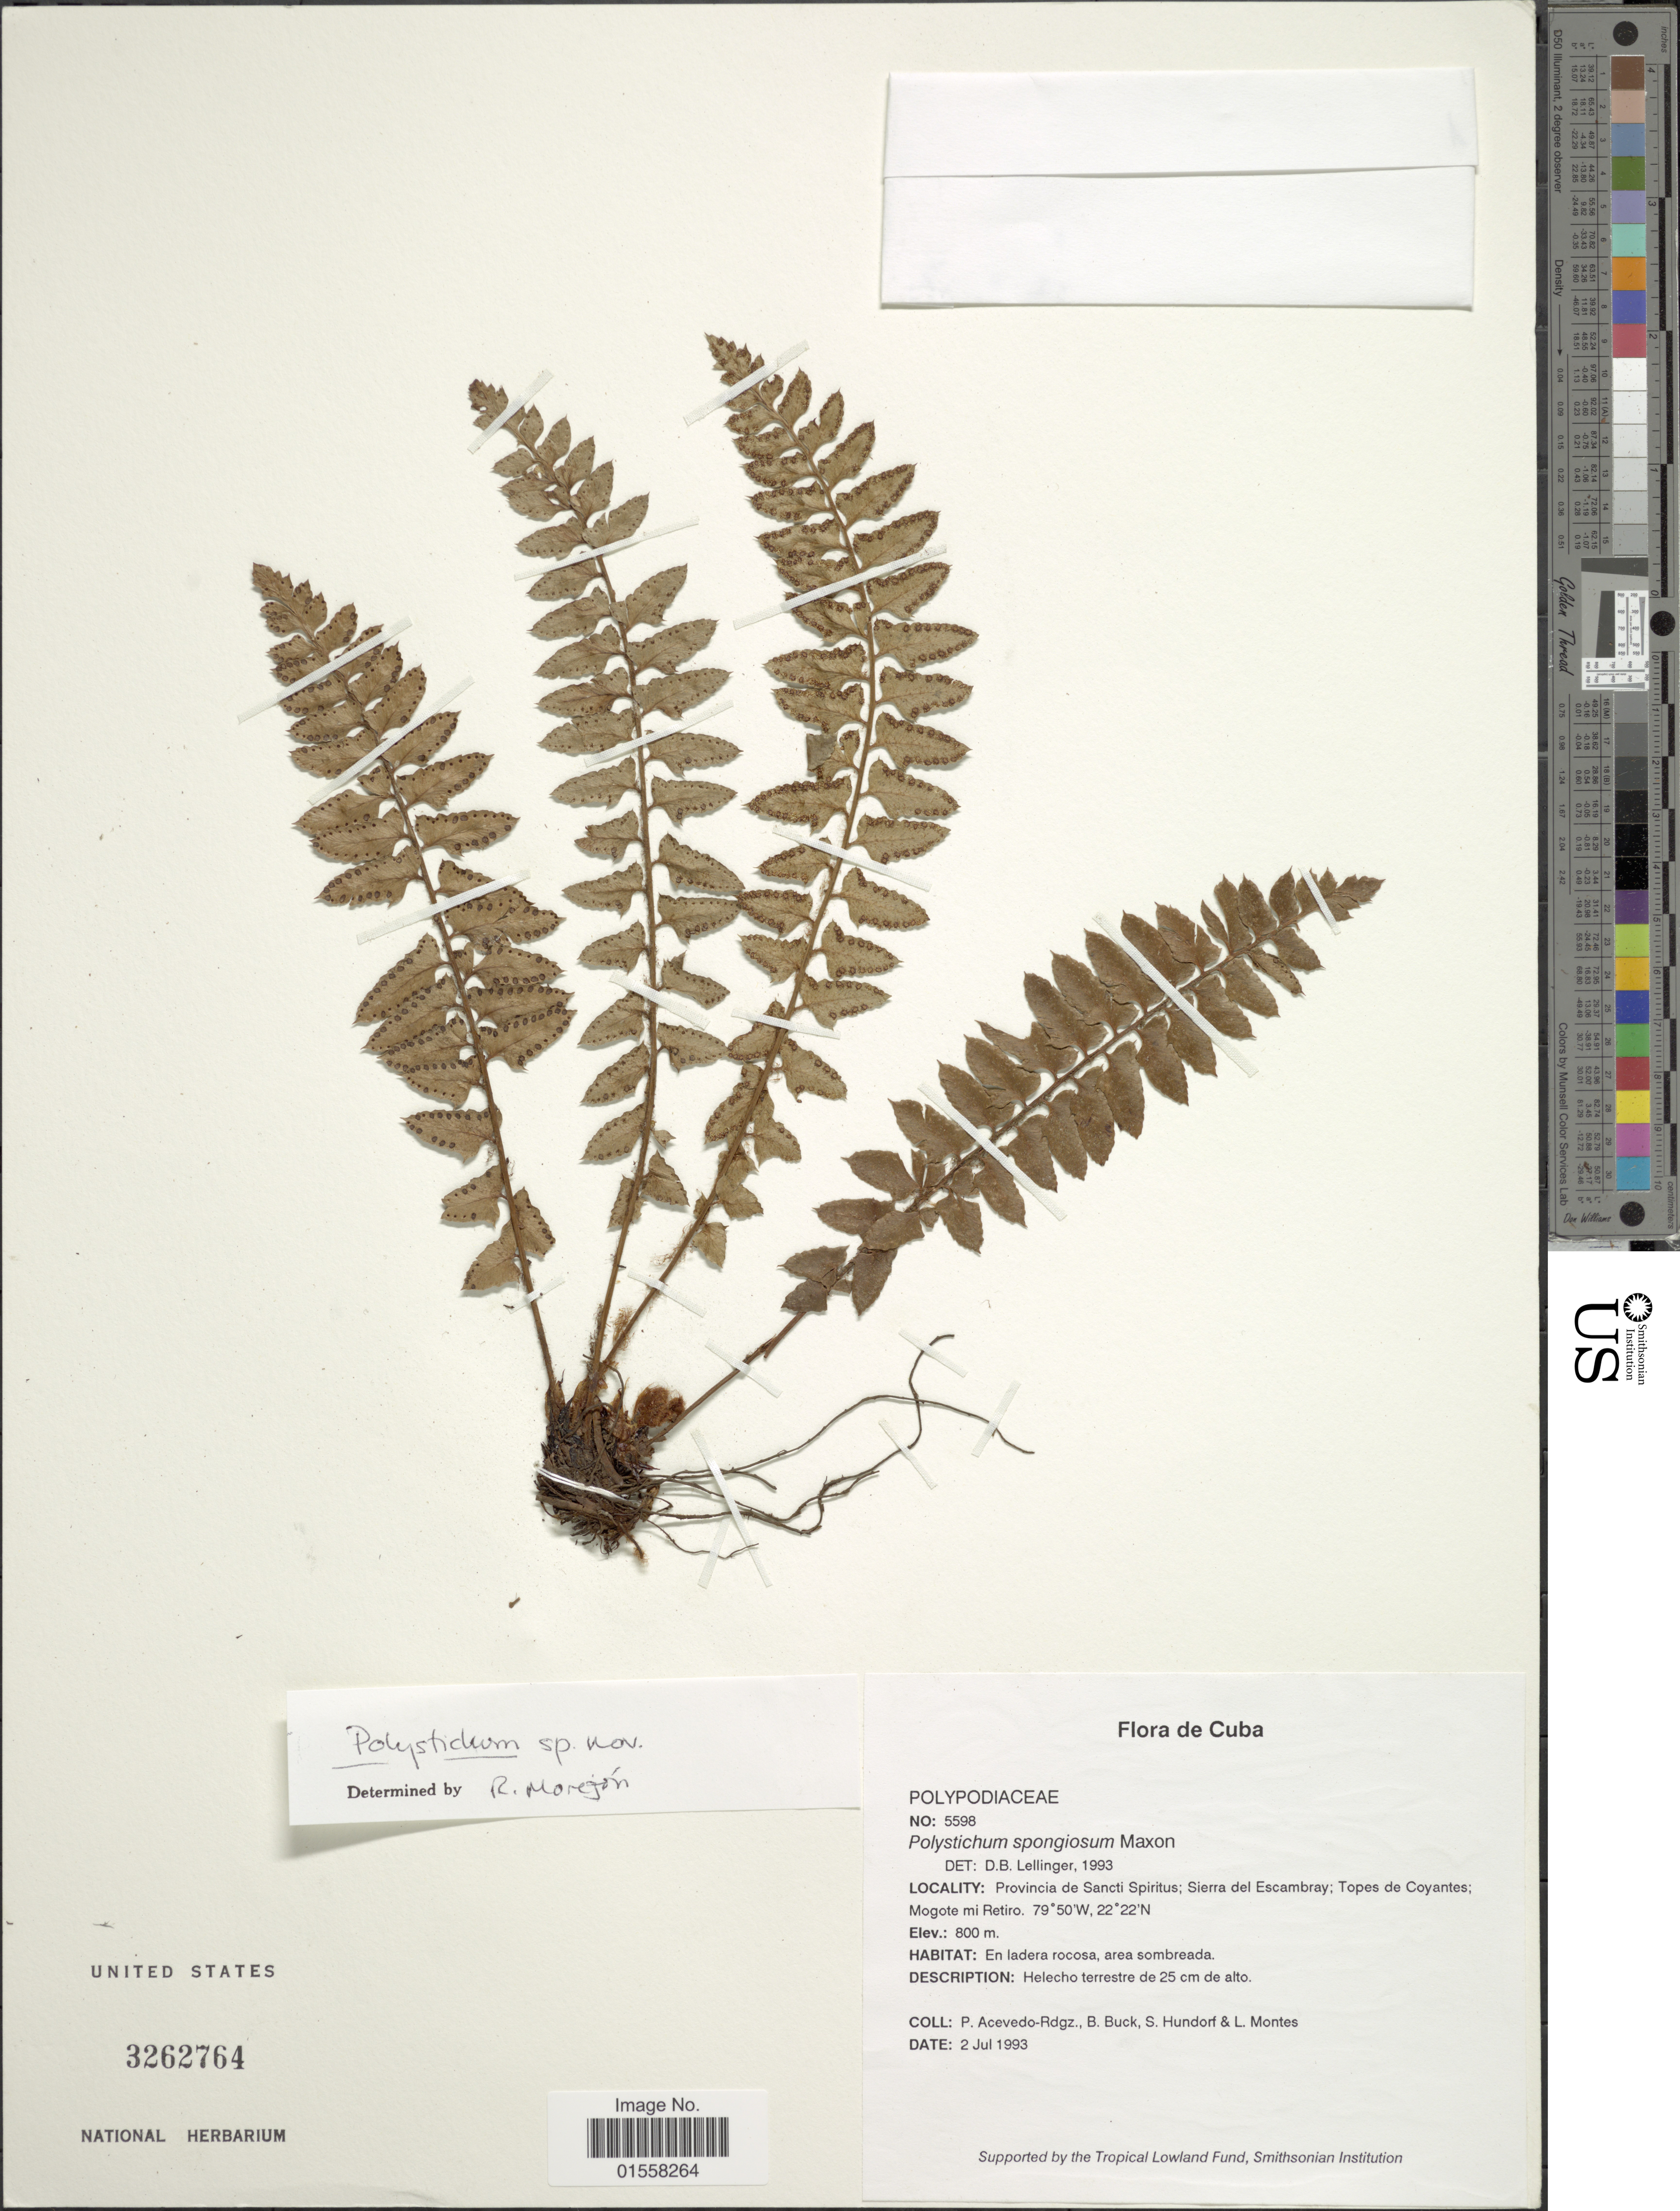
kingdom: Plantae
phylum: Tracheophyta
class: Polypodiopsida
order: Polypodiales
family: Dryopteridaceae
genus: Polystichum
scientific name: Polystichum sp.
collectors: P. Acevedo-Rodr., B. Buck, S. Hundorf & L. Montes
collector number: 5598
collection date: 1993-07-02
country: Cuba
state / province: Sancti Spíritus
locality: Cuba. Provincia de Sancti Spiritus; Sierra del Escambray; Topes de Coyantes, Mogote mi Retiro.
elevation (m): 800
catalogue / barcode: US 3262764